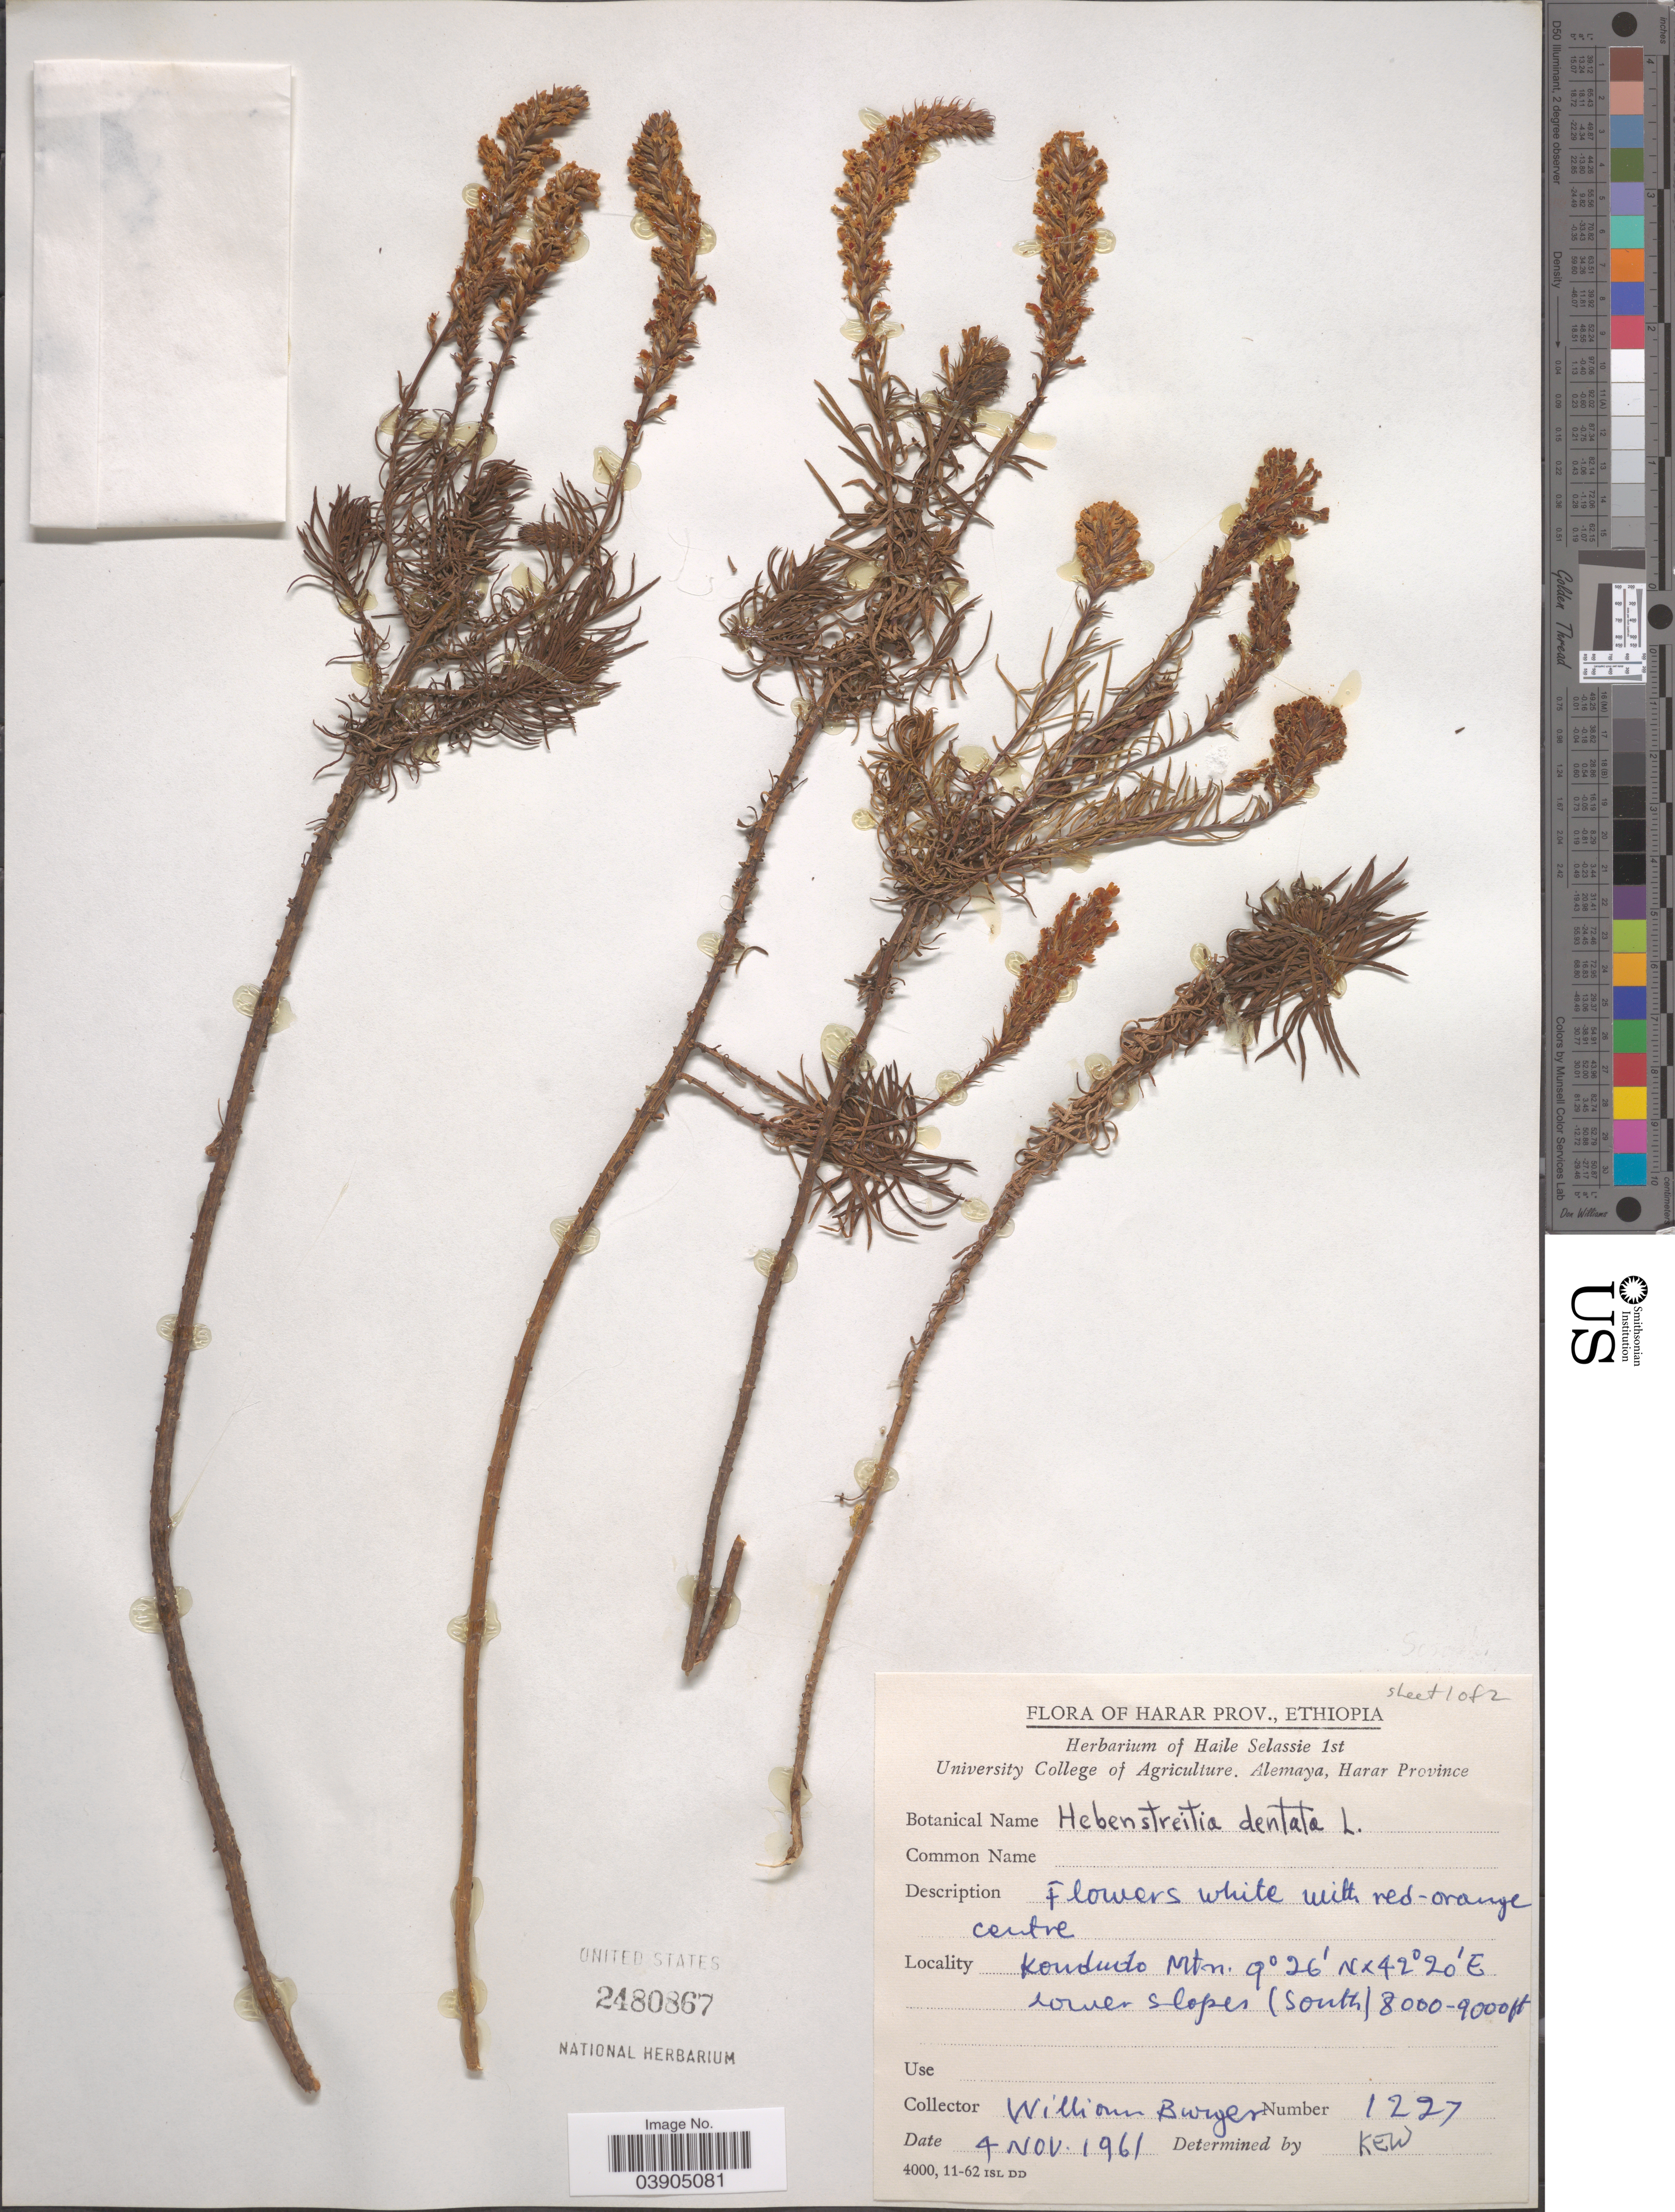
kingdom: Plantae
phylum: Tracheophyta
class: Magnoliopsida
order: Lamiales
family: Scrophulariaceae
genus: Hebenstretia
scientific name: Hebenstretia dentata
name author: L.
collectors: W. Burger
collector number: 1227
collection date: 1961-11-04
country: Ethiopia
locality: Harar Prov. Kondudo Mtn, lower slopes (south).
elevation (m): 2438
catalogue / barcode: US 2480867